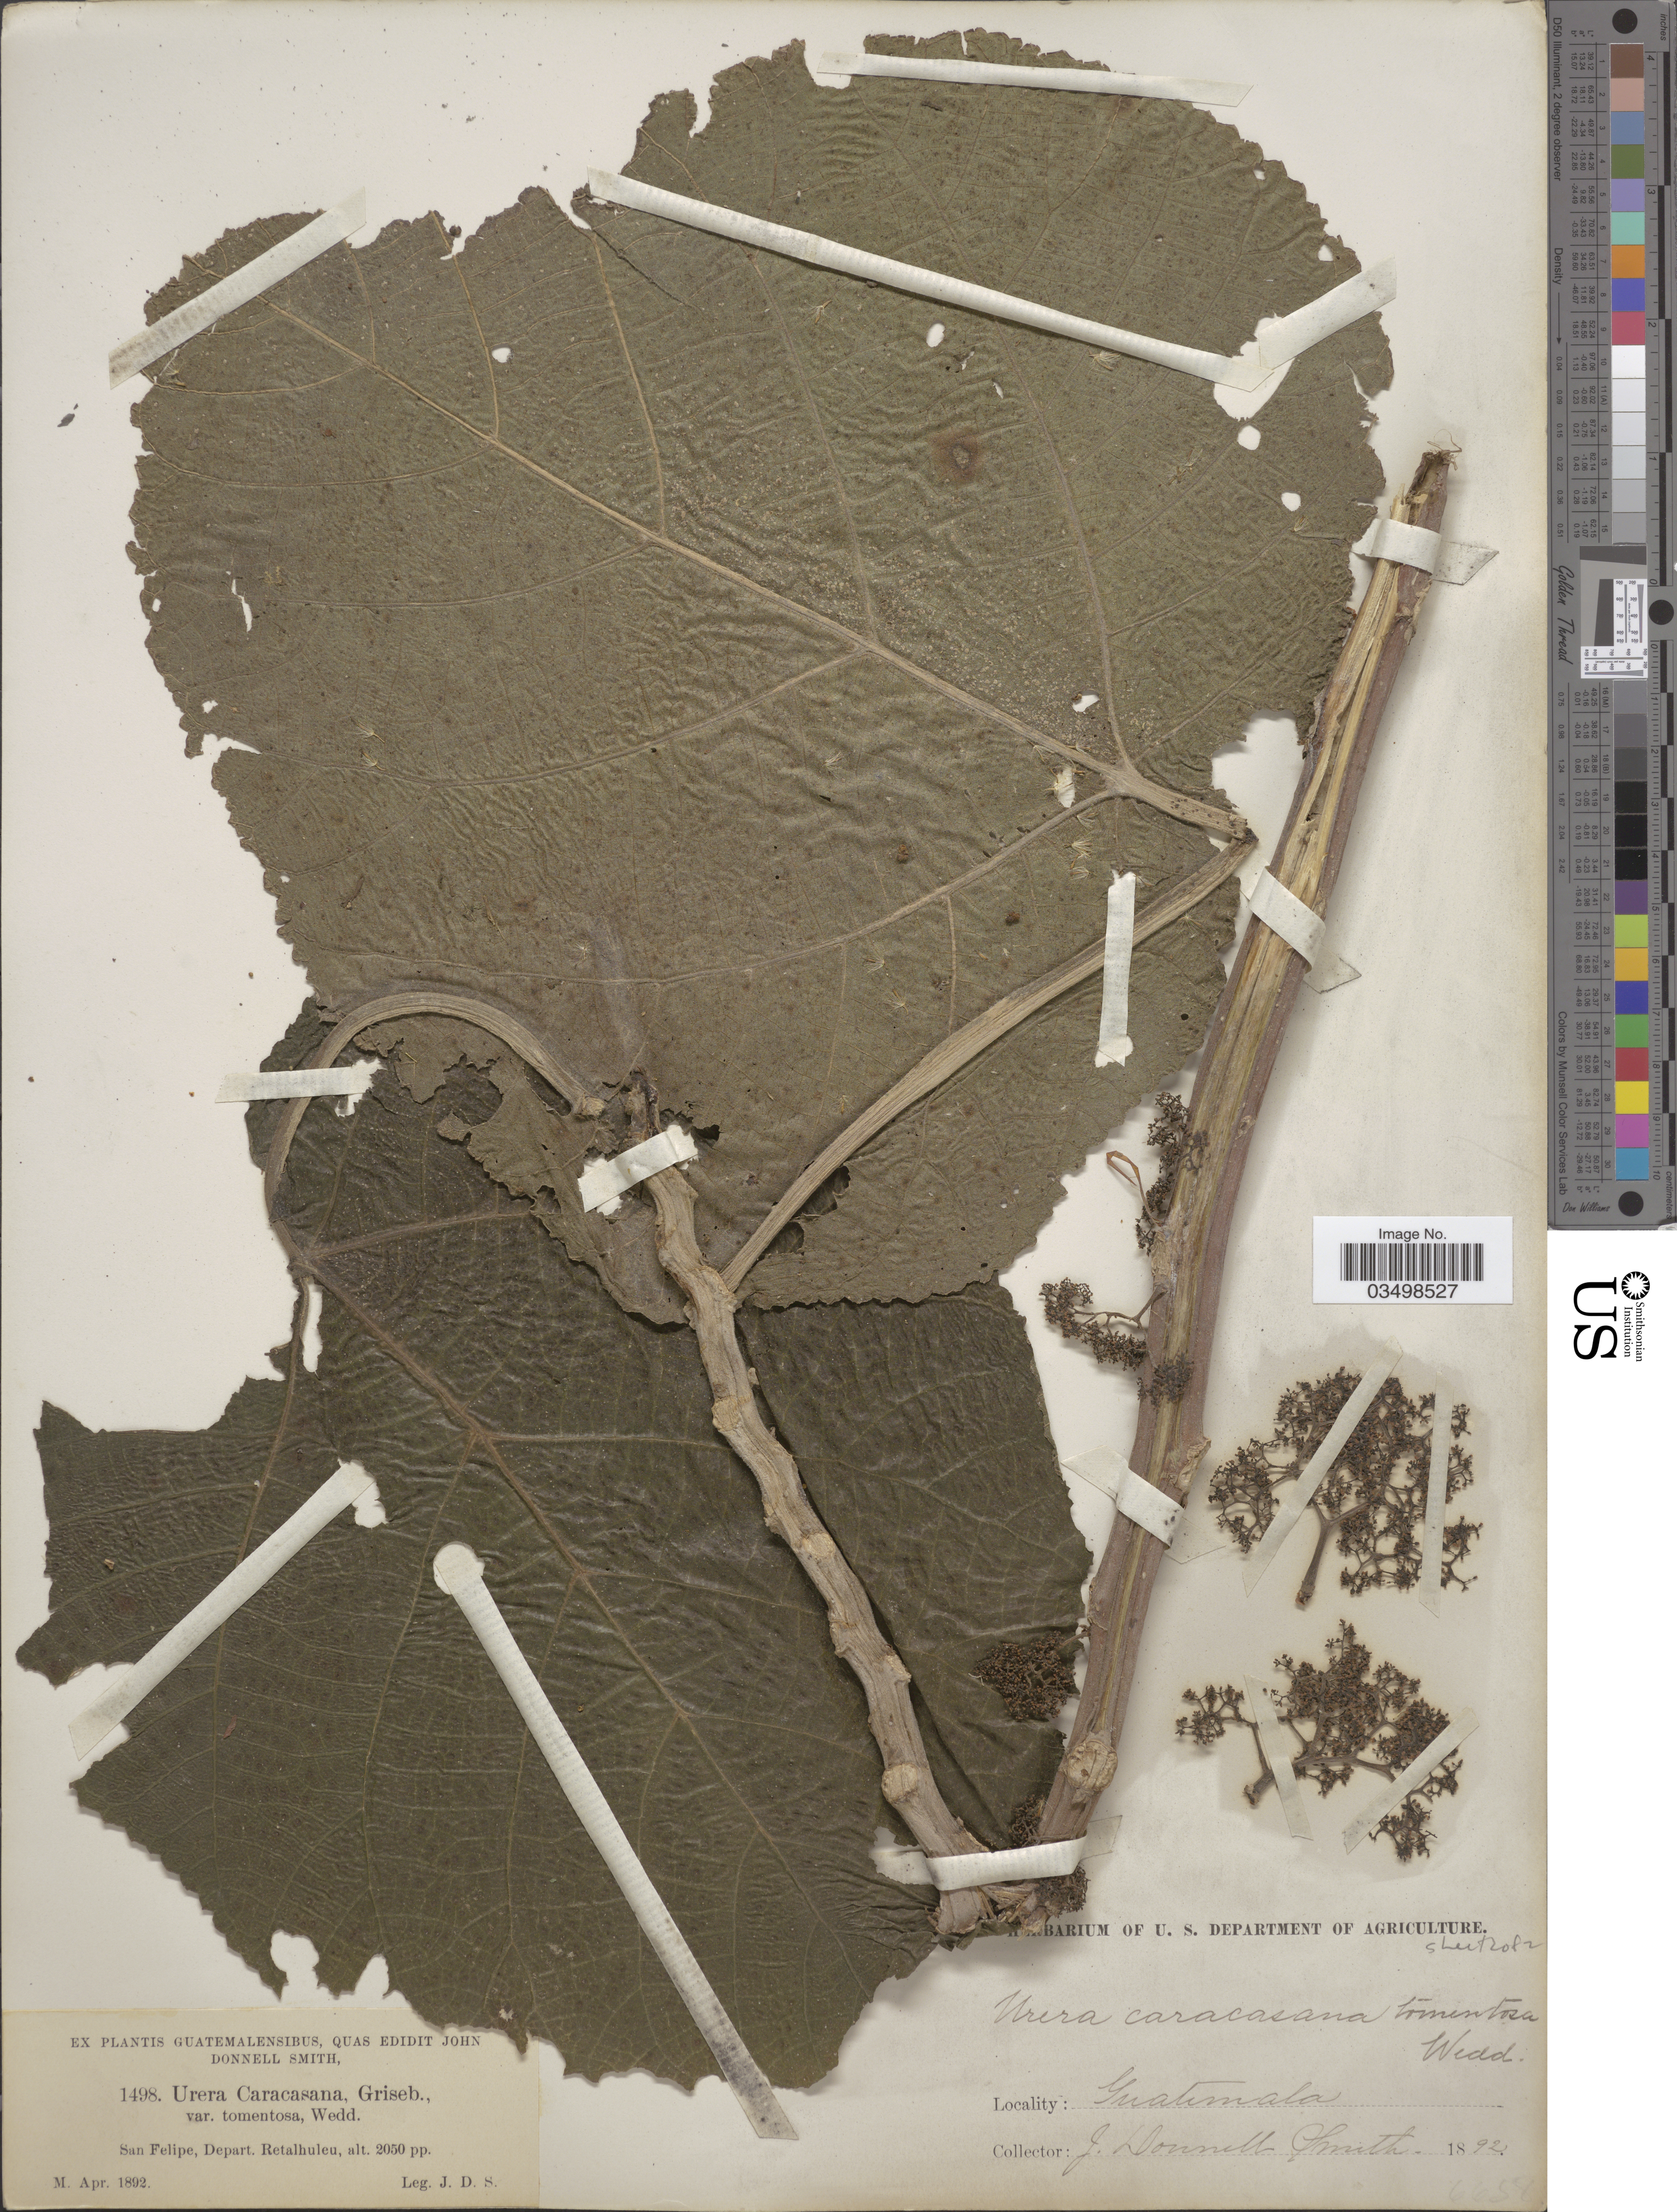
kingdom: Plantae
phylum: Tracheophyta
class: Magnoliopsida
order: Rosales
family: Urticaceae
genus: Urera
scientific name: Urera caracasana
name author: (Jacq.) Gaudich. ex Griseb.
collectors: J. Donnell Smith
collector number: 1498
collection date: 1892-04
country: Guatemala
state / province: Retalhuleu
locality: San Felipe, Depart. Retalhuleu.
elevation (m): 625